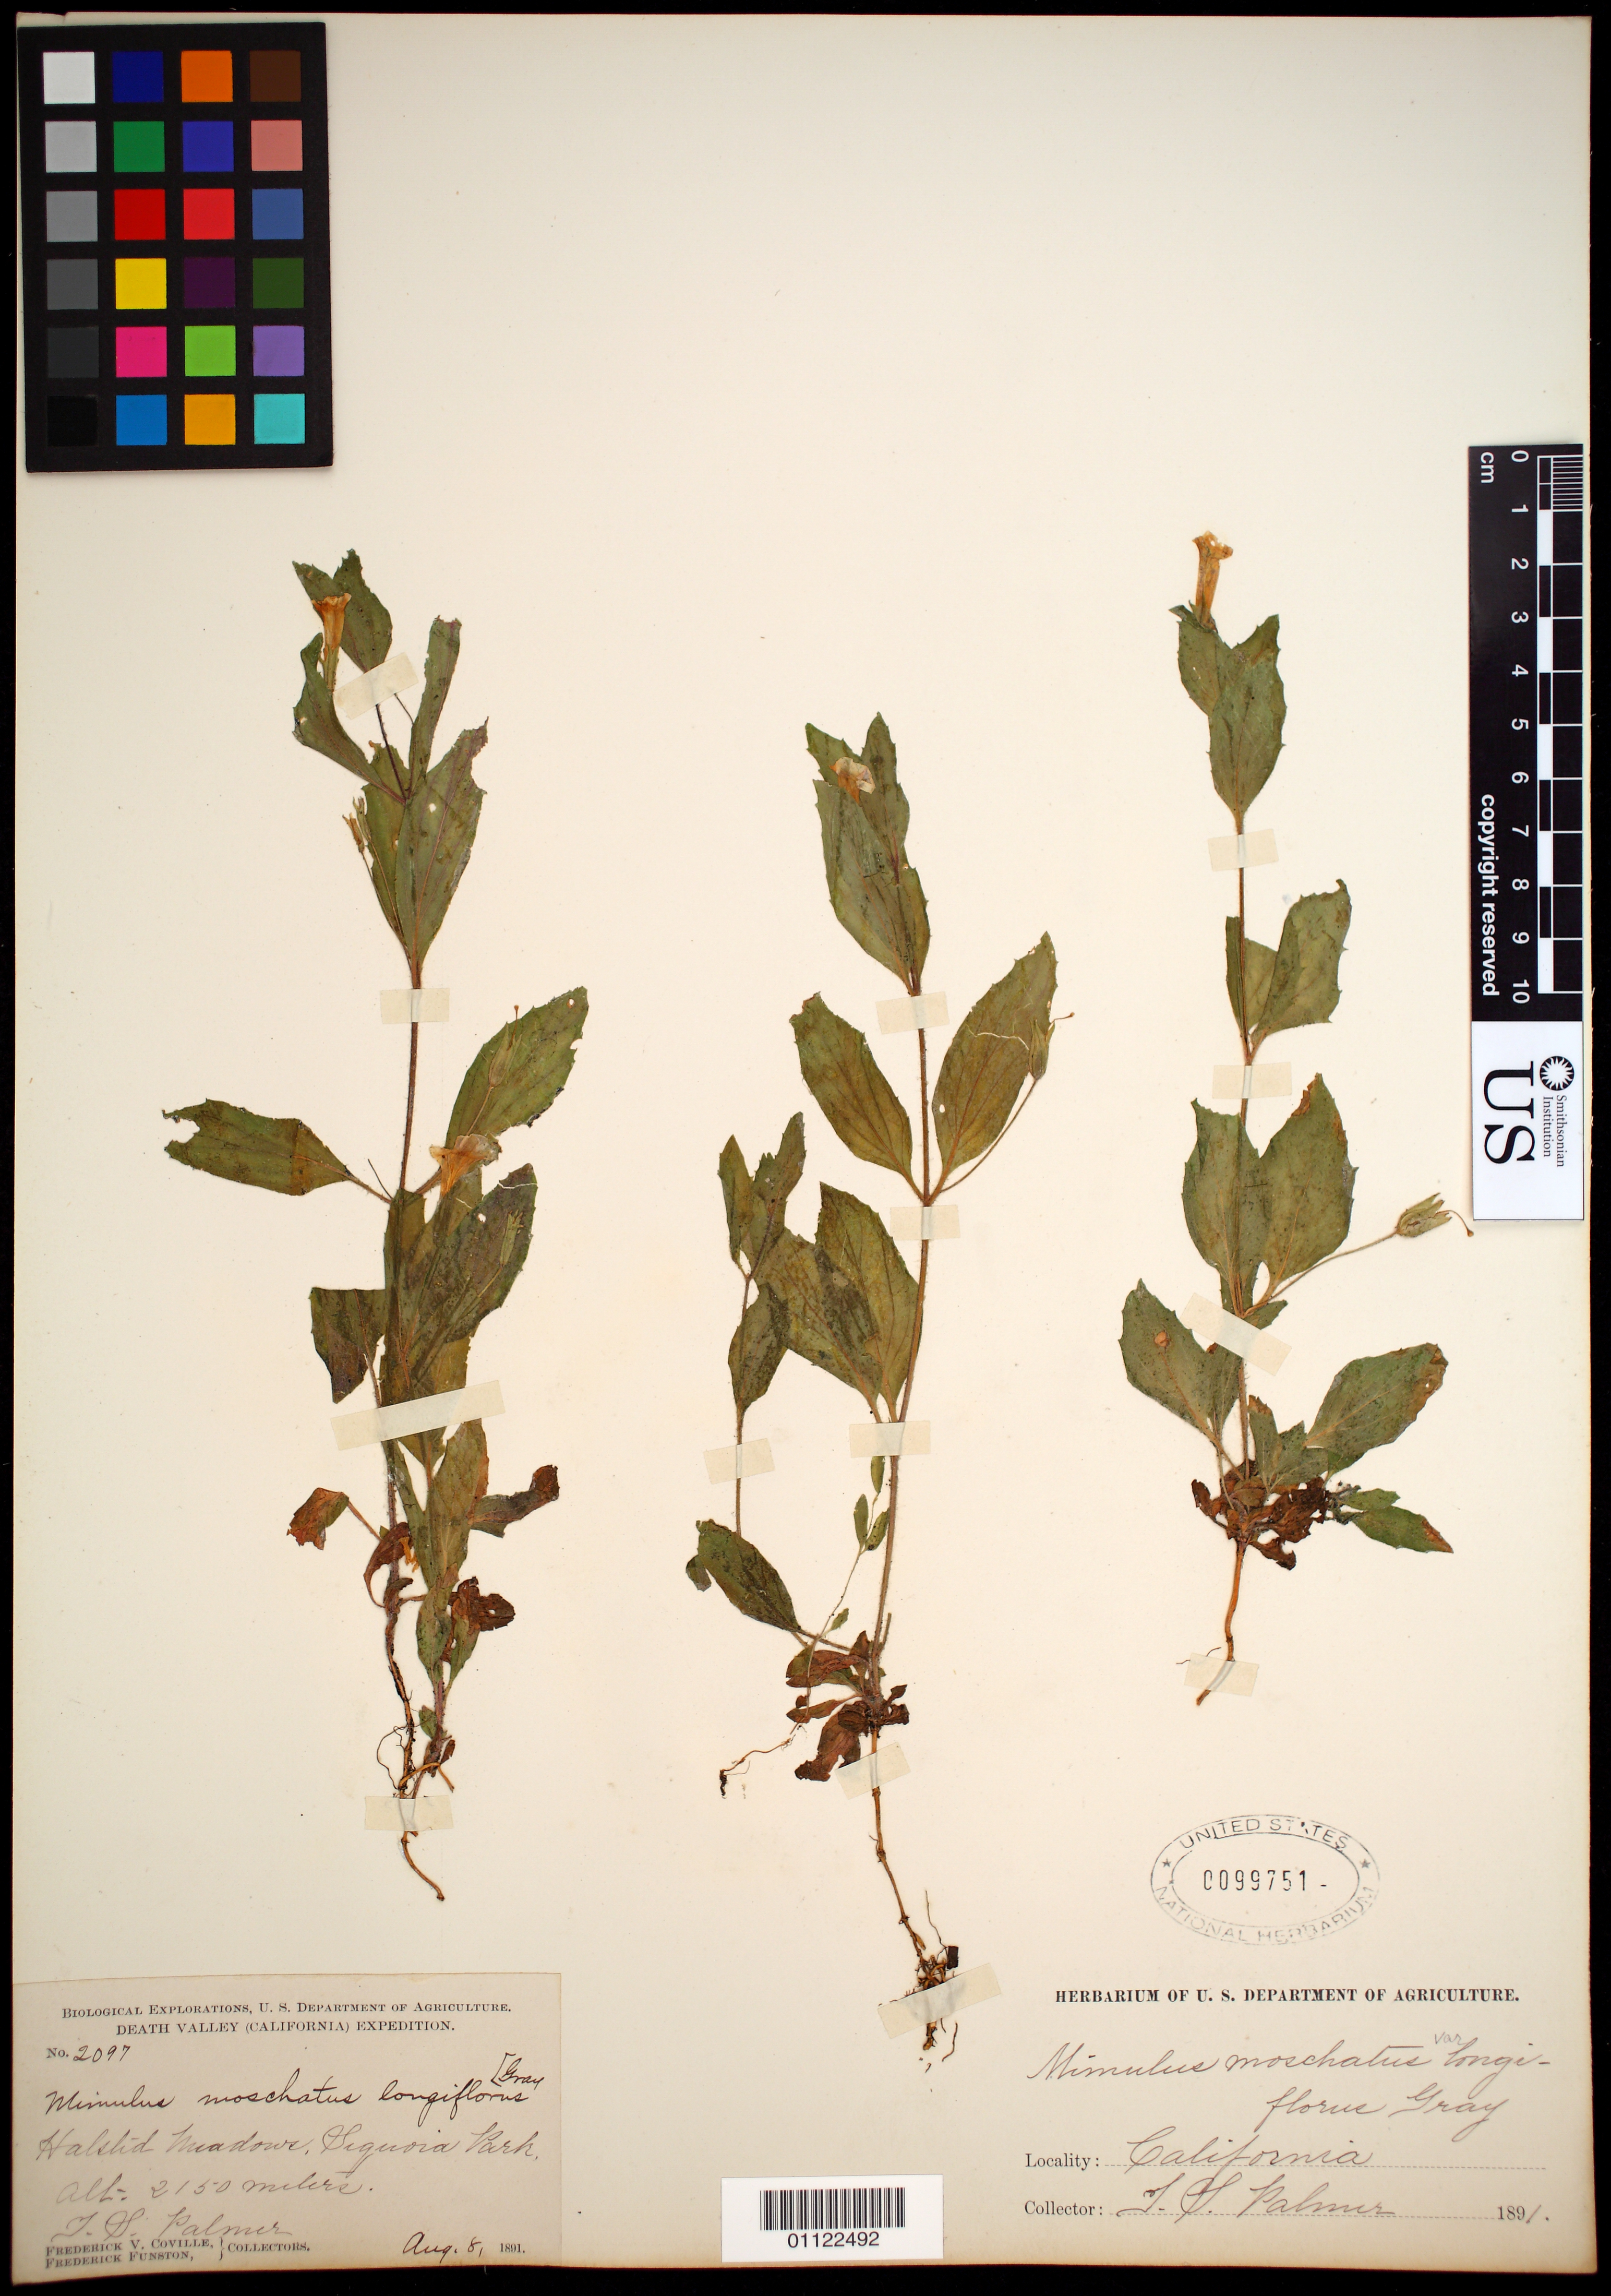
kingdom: Plantae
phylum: Tracheophyta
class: Magnoliopsida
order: Lamiales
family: Phrymaceae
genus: Mimulus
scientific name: Mimulus moschatus var. longiflorus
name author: A. Gray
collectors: T. C. Palmer, F. V. Coville & F. Funston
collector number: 2097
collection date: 1891-08-08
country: United States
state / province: California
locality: Sequoia Park, Halshid Meadows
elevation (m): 2150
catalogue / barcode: US 99751